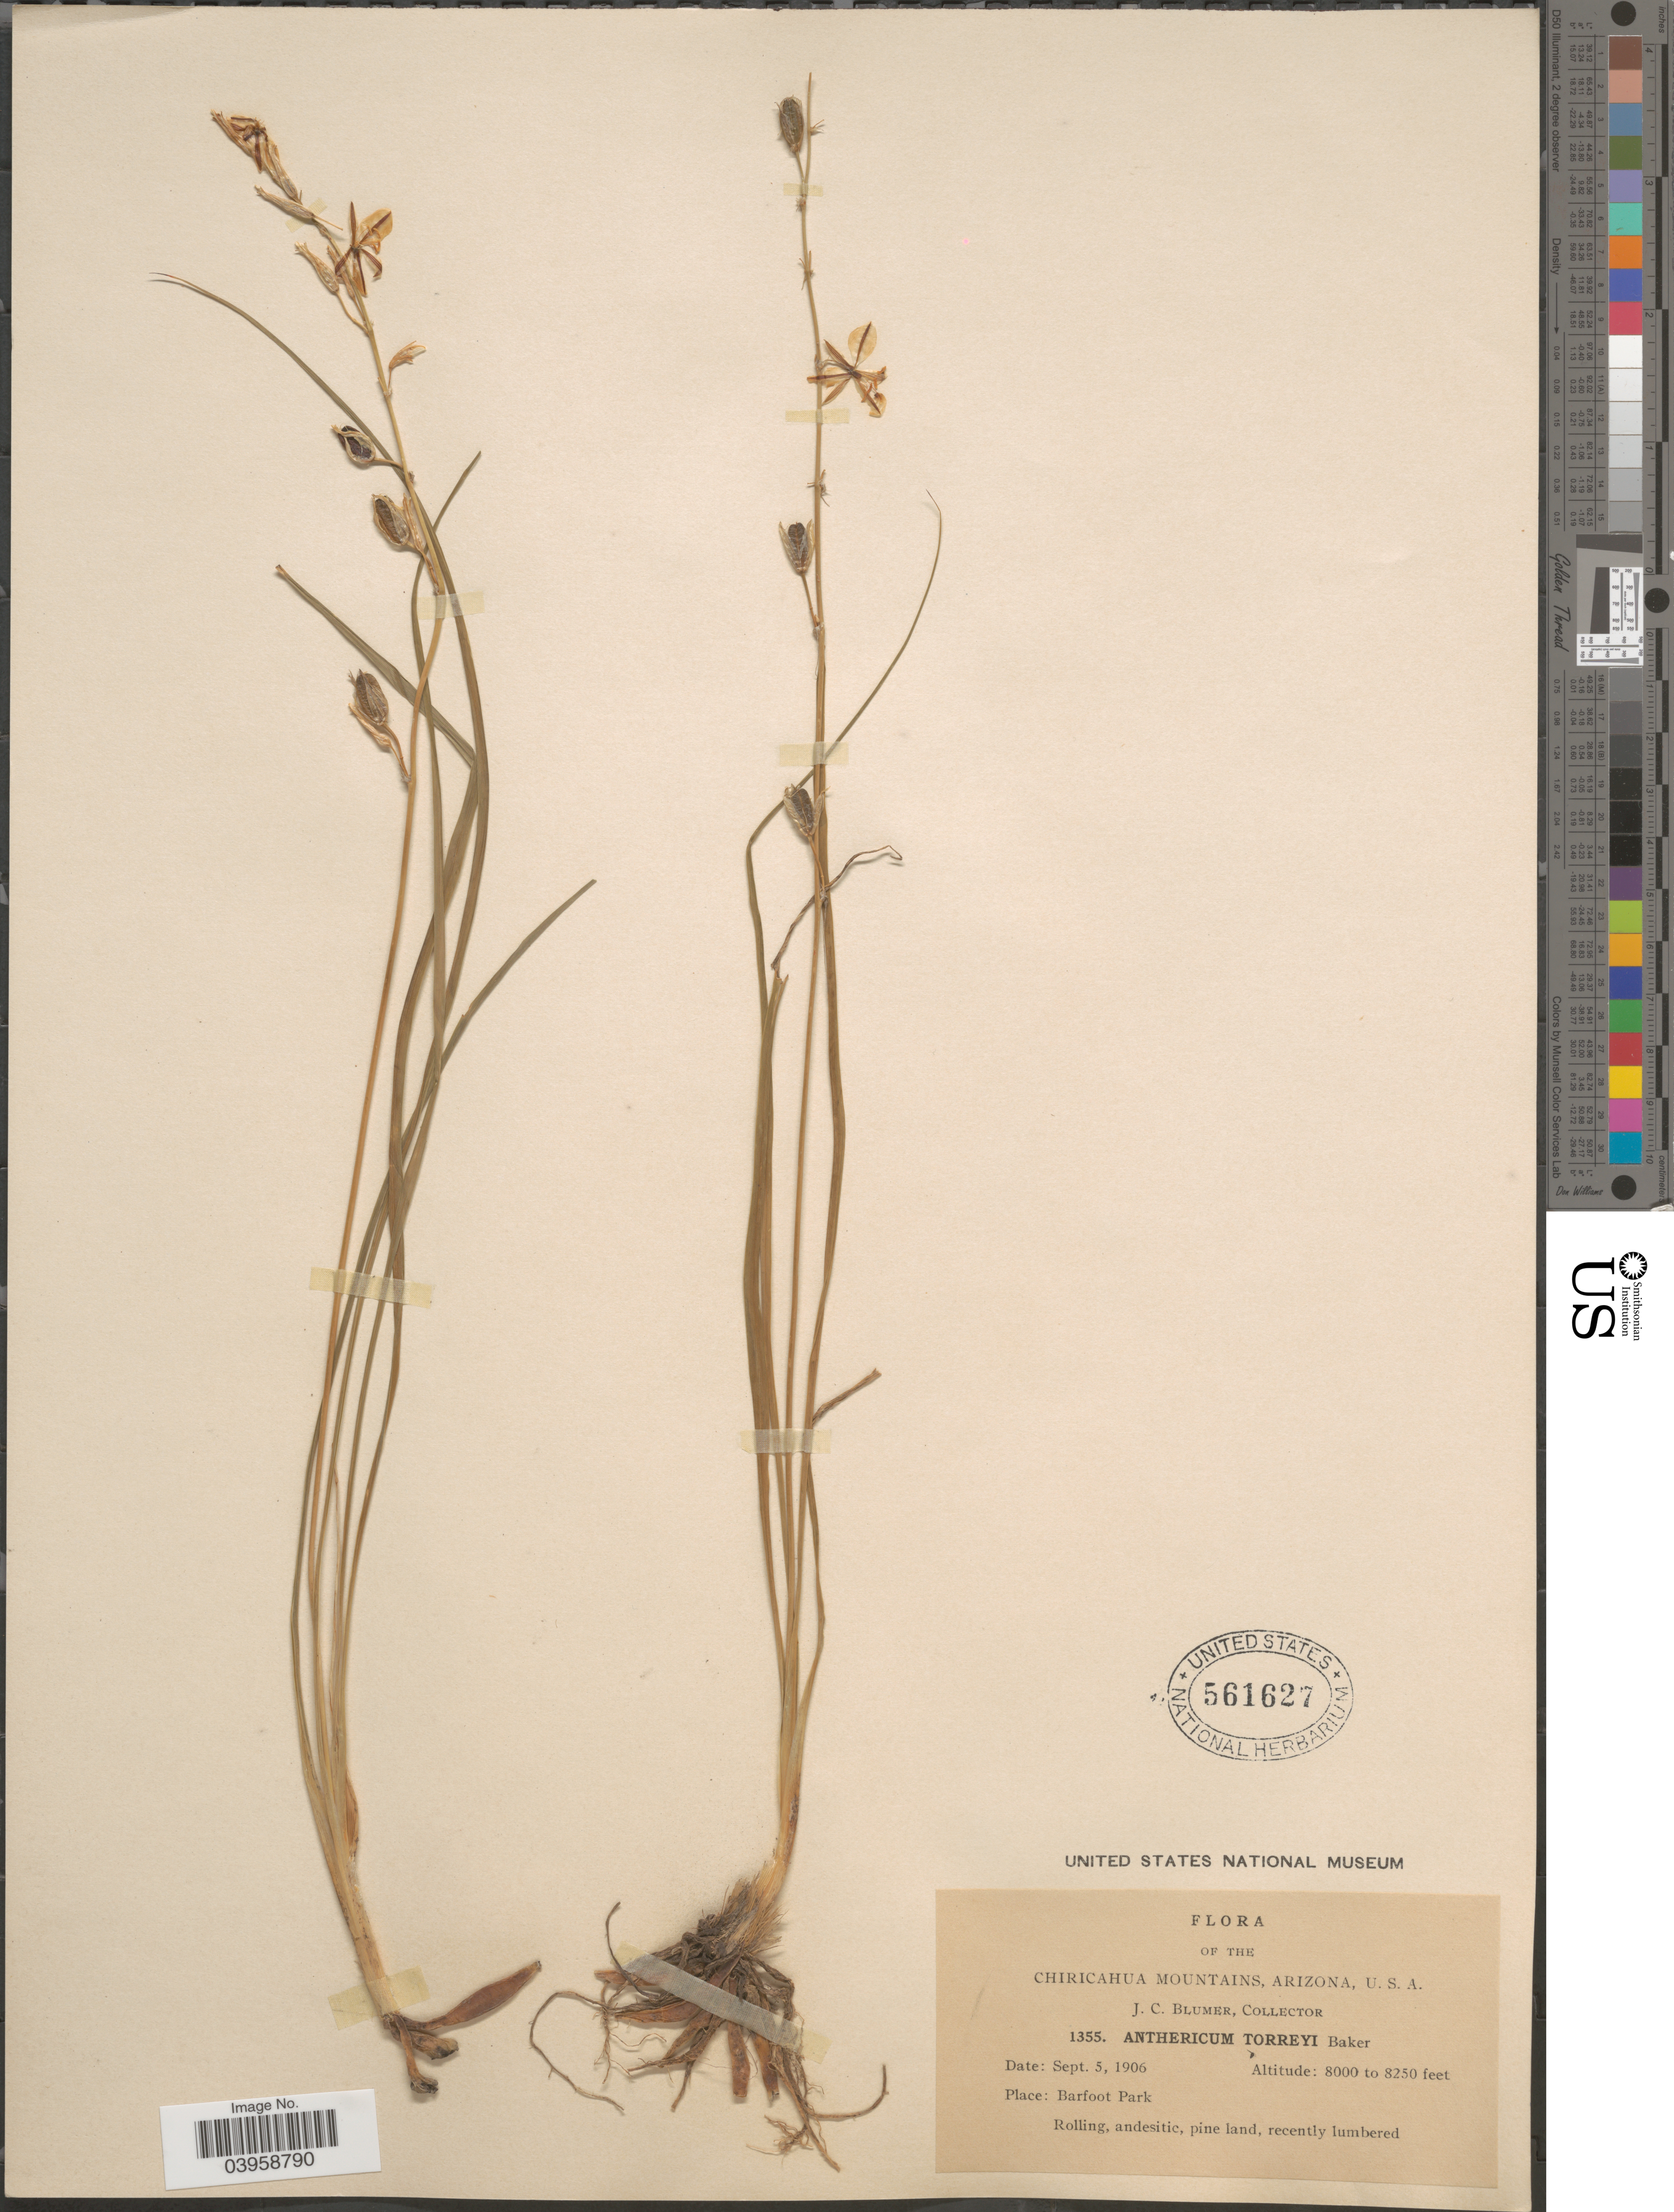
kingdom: Plantae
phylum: Tracheophyta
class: Liliopsida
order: Asparagales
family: Asparagaceae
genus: Anthericum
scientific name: Anthericum torreyi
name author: Baker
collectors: J. C. Blumer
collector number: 1355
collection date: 1906-09-05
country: United States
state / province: Arizona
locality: Chiricahua Mountains. Barfoot Park.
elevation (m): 2438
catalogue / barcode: US 561627